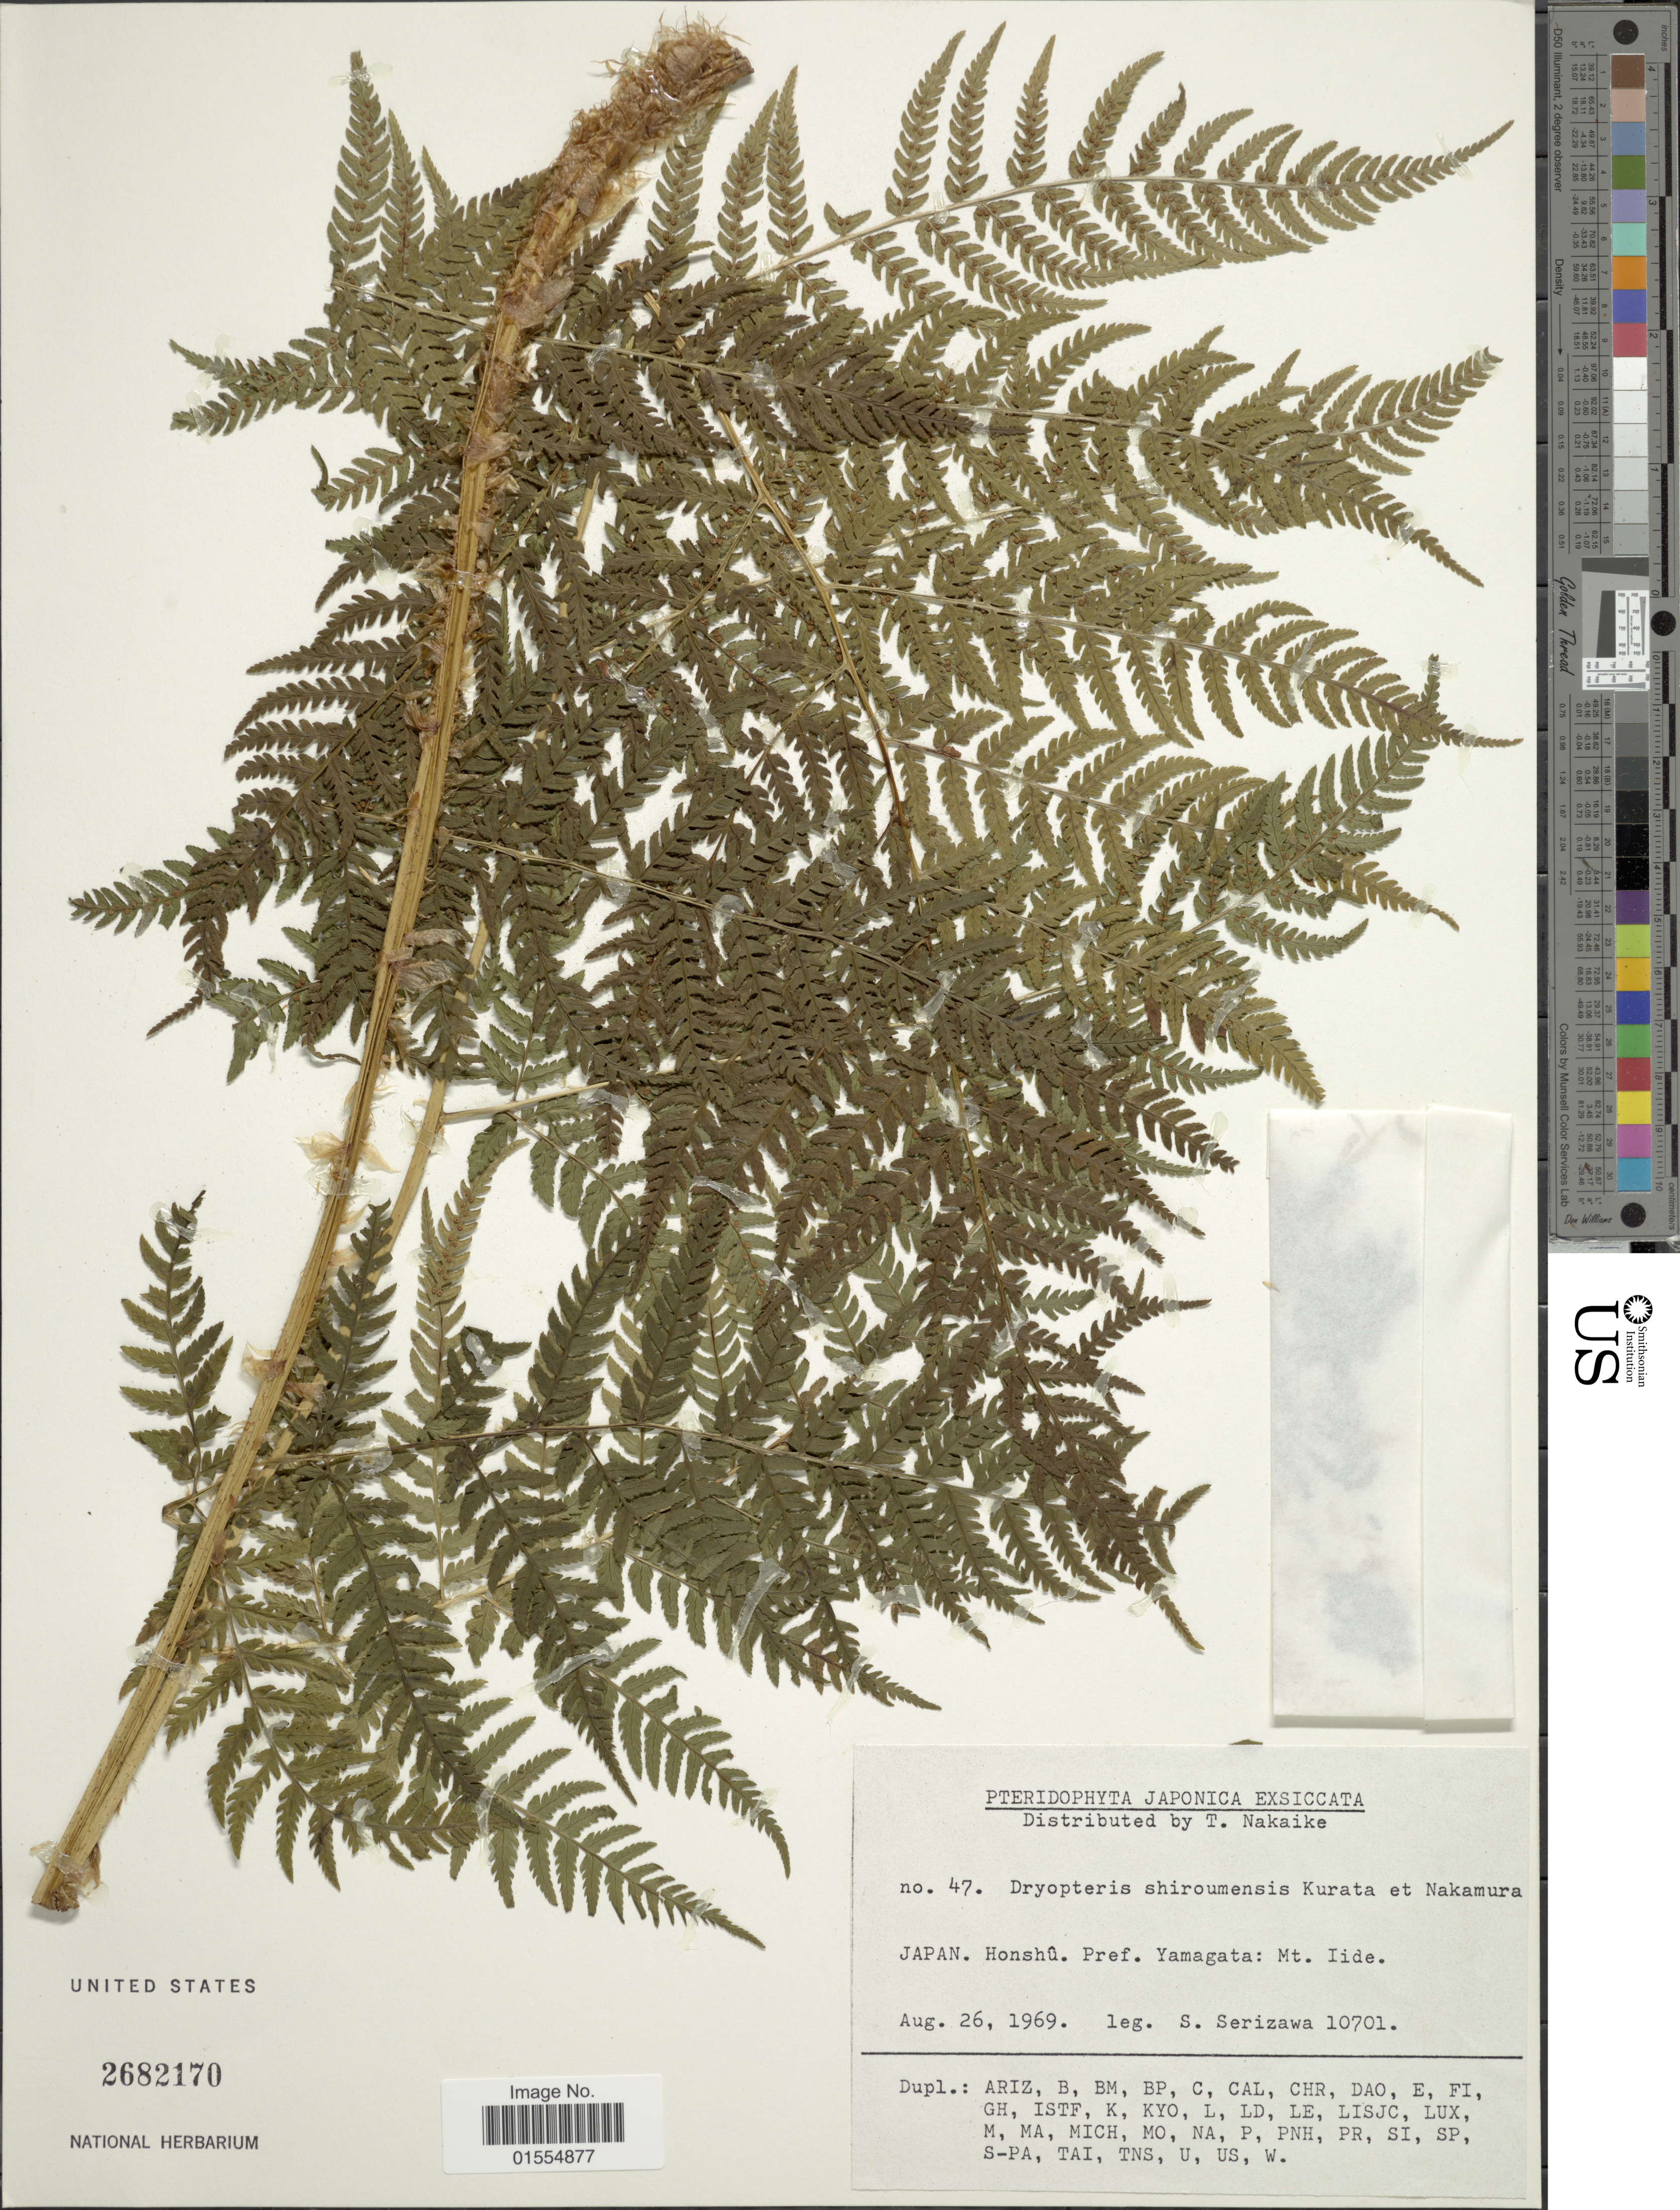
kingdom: Plantae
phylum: Tracheophyta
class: Polypodiopsida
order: Polypodiales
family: Dryopteridaceae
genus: Dryopteris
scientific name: Dryopteris shiroumensis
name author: Sa. Kurata & Nakam.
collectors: S. Serizawa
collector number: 10701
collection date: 1969-08-26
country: Japan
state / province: Yamagata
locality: Japan, Honshu, Pref Yamagata: Mt. Iide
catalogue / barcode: US 2682170